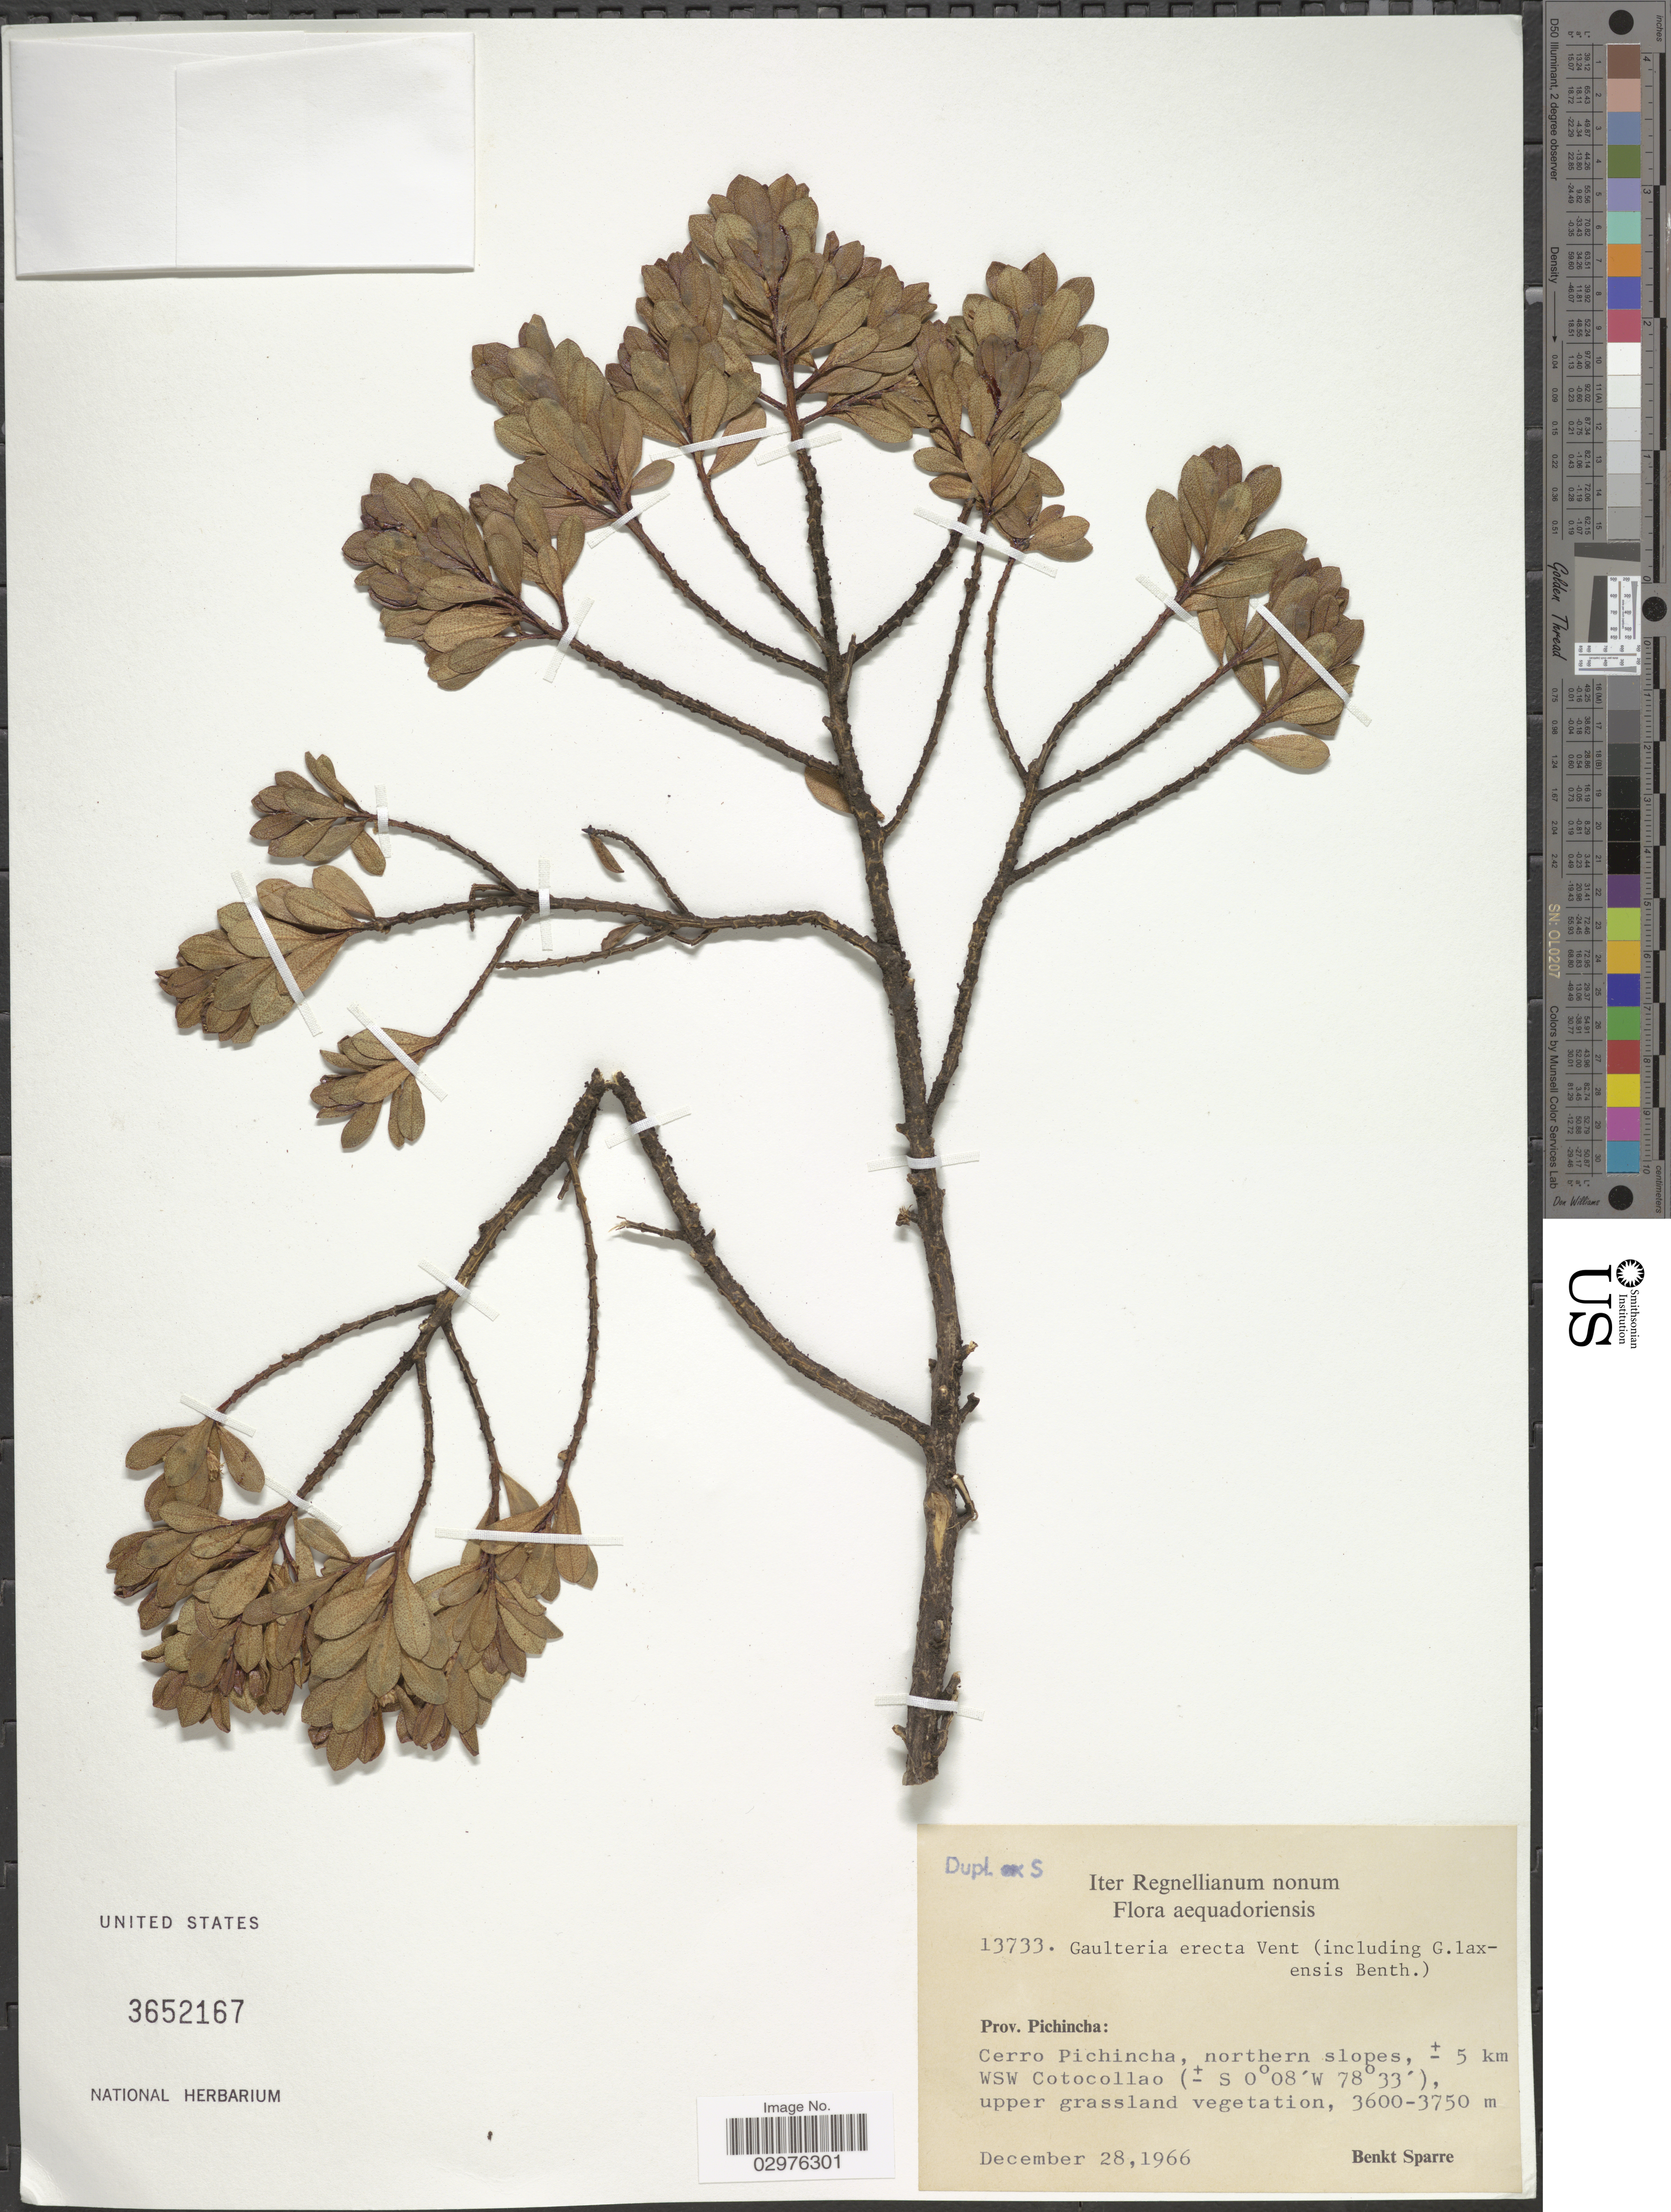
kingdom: Plantae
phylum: Tracheophyta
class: Magnoliopsida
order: Ericales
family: Ericaceae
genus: Gaultheria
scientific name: Gaultheria erecta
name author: Vent.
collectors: B. Sparre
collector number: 13733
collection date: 1966-12-28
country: Ecuador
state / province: Pichincha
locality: Prov. Pichincha: Cerro Pichincha, northern slopes, ± 5 km WSW Cotocollao, upper grassland vegetation.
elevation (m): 3600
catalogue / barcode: US 3652167